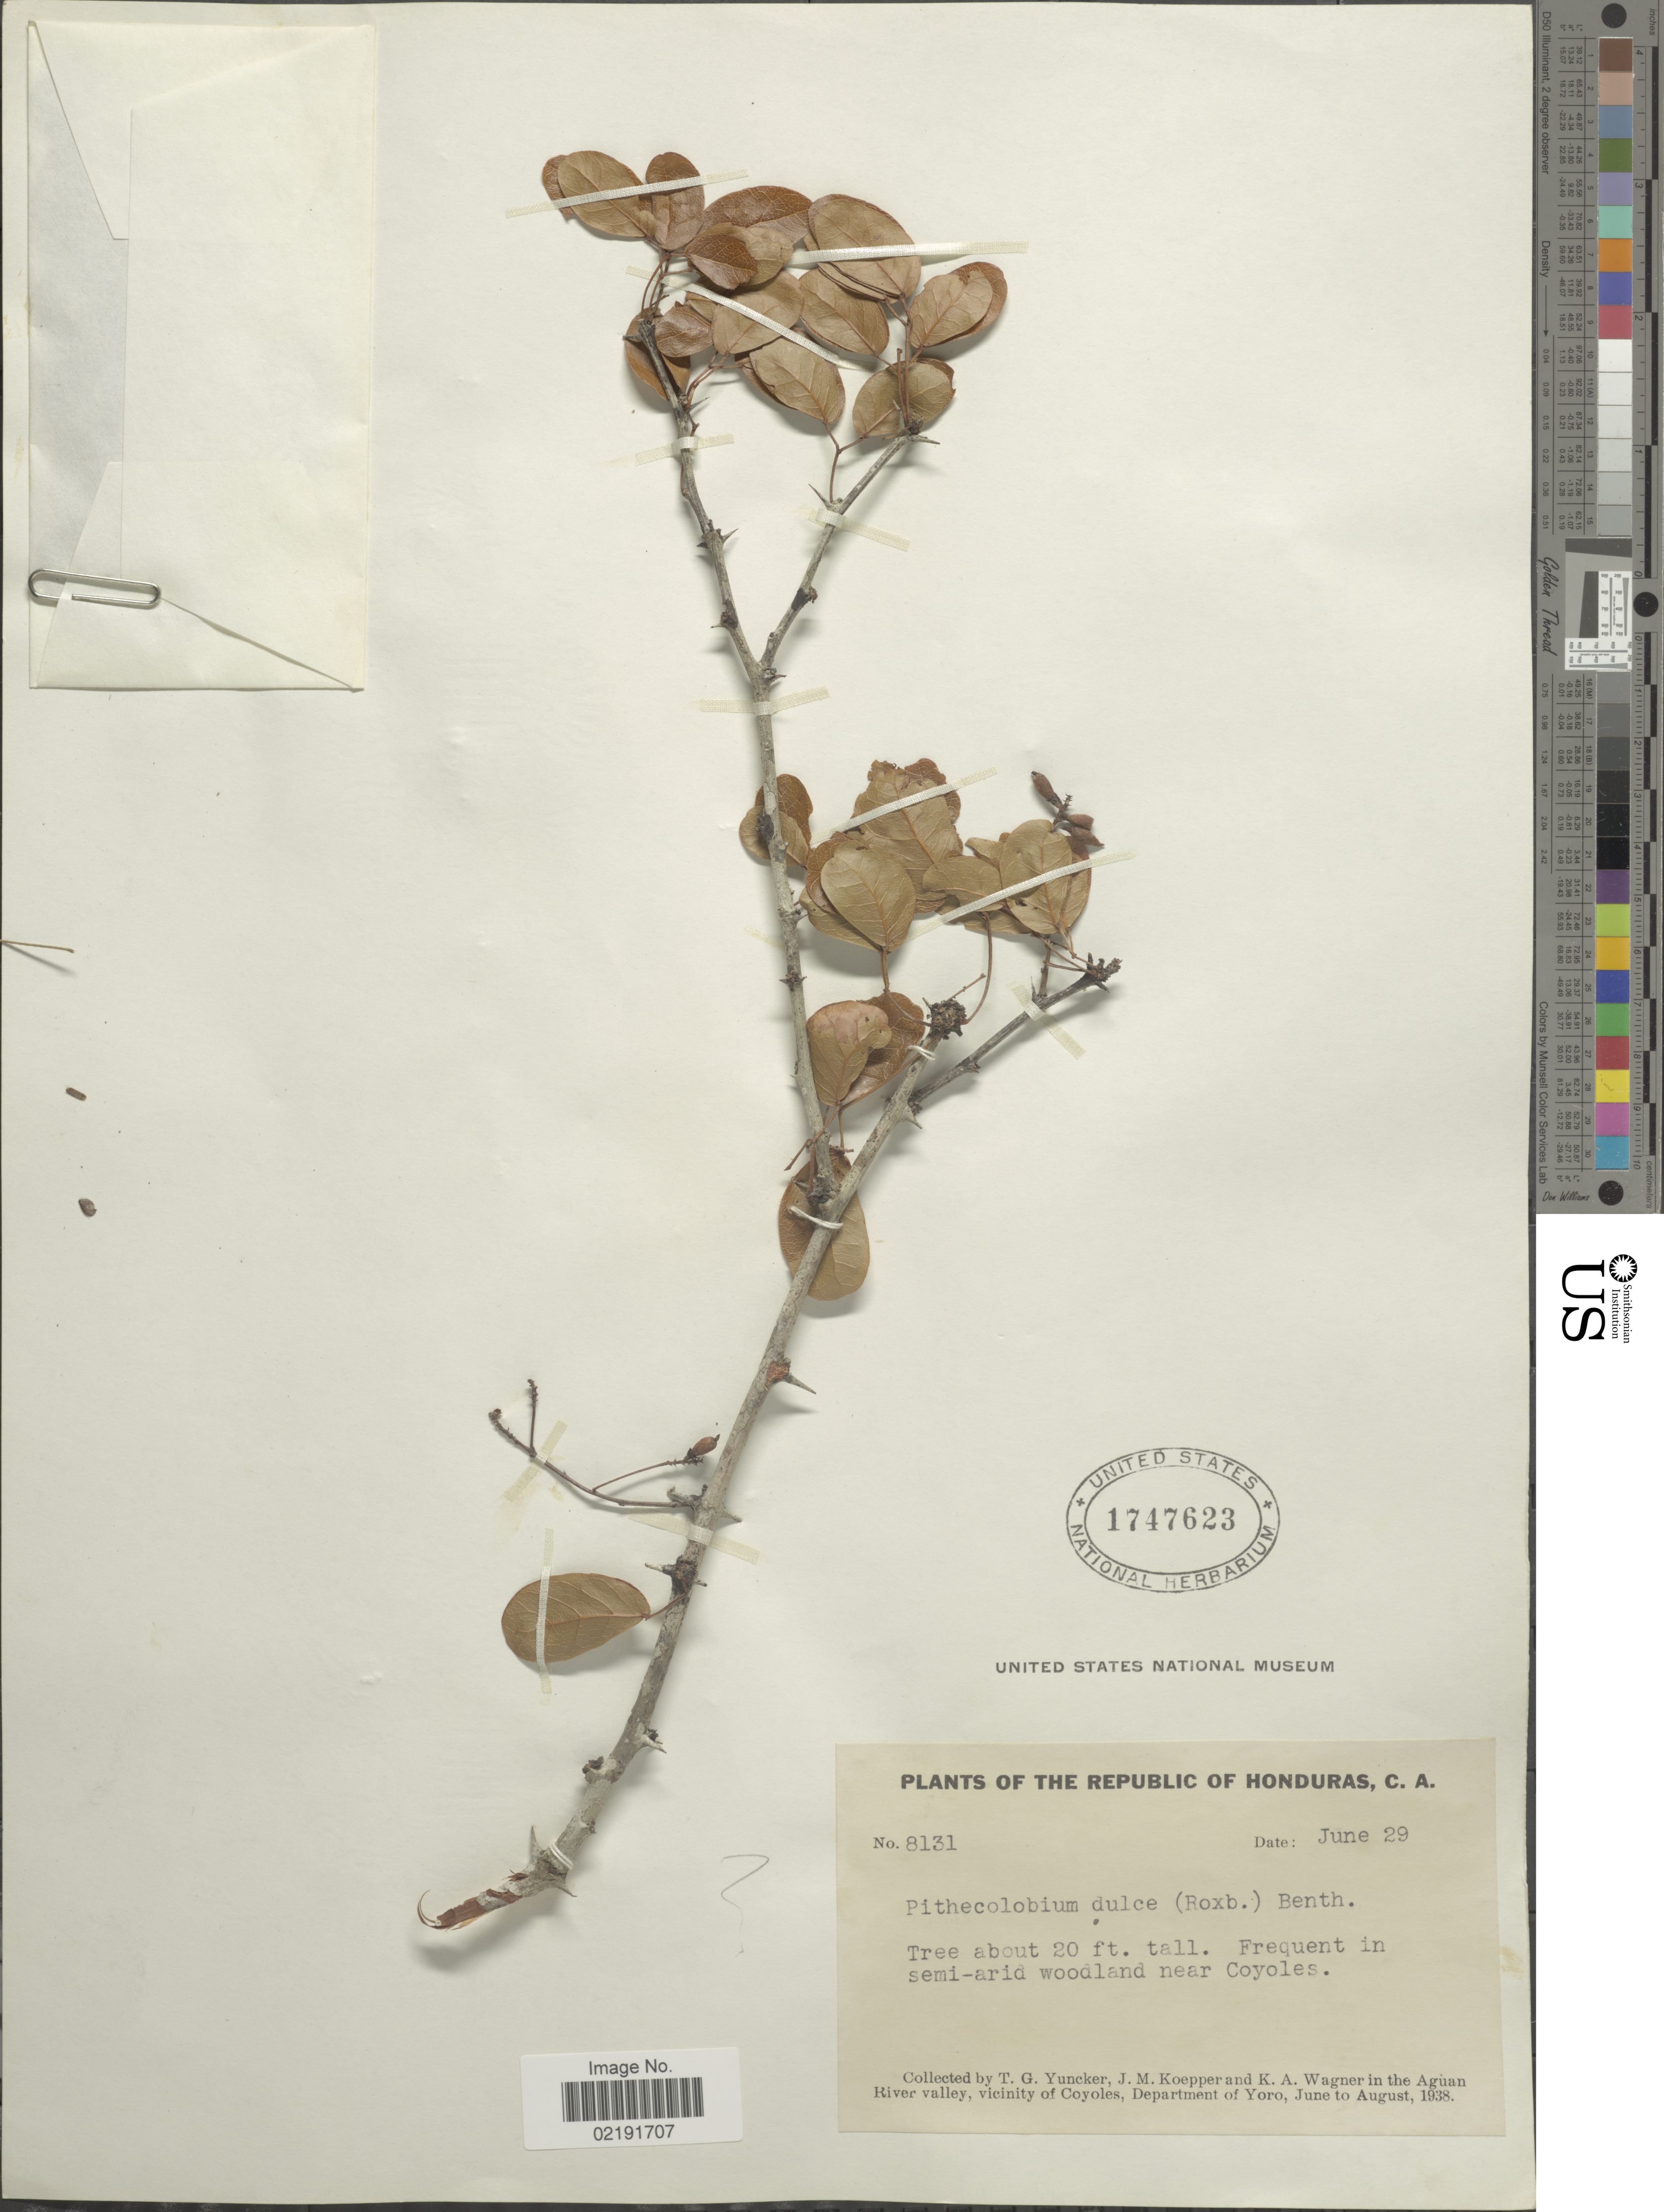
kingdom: Plantae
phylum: Tracheophyta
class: Magnoliopsida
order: Fabales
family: Fabaceae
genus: Pithecellobium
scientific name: Pithecellobium oblongum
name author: Benth.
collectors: T. G. Yuncker, J. M. Koepper & K. A. Wagner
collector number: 8131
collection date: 1938-06-29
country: Honduras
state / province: Yoro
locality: In the Aguan River valley, vicinity of Coyoles, Department of Yoro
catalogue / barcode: US 1747623